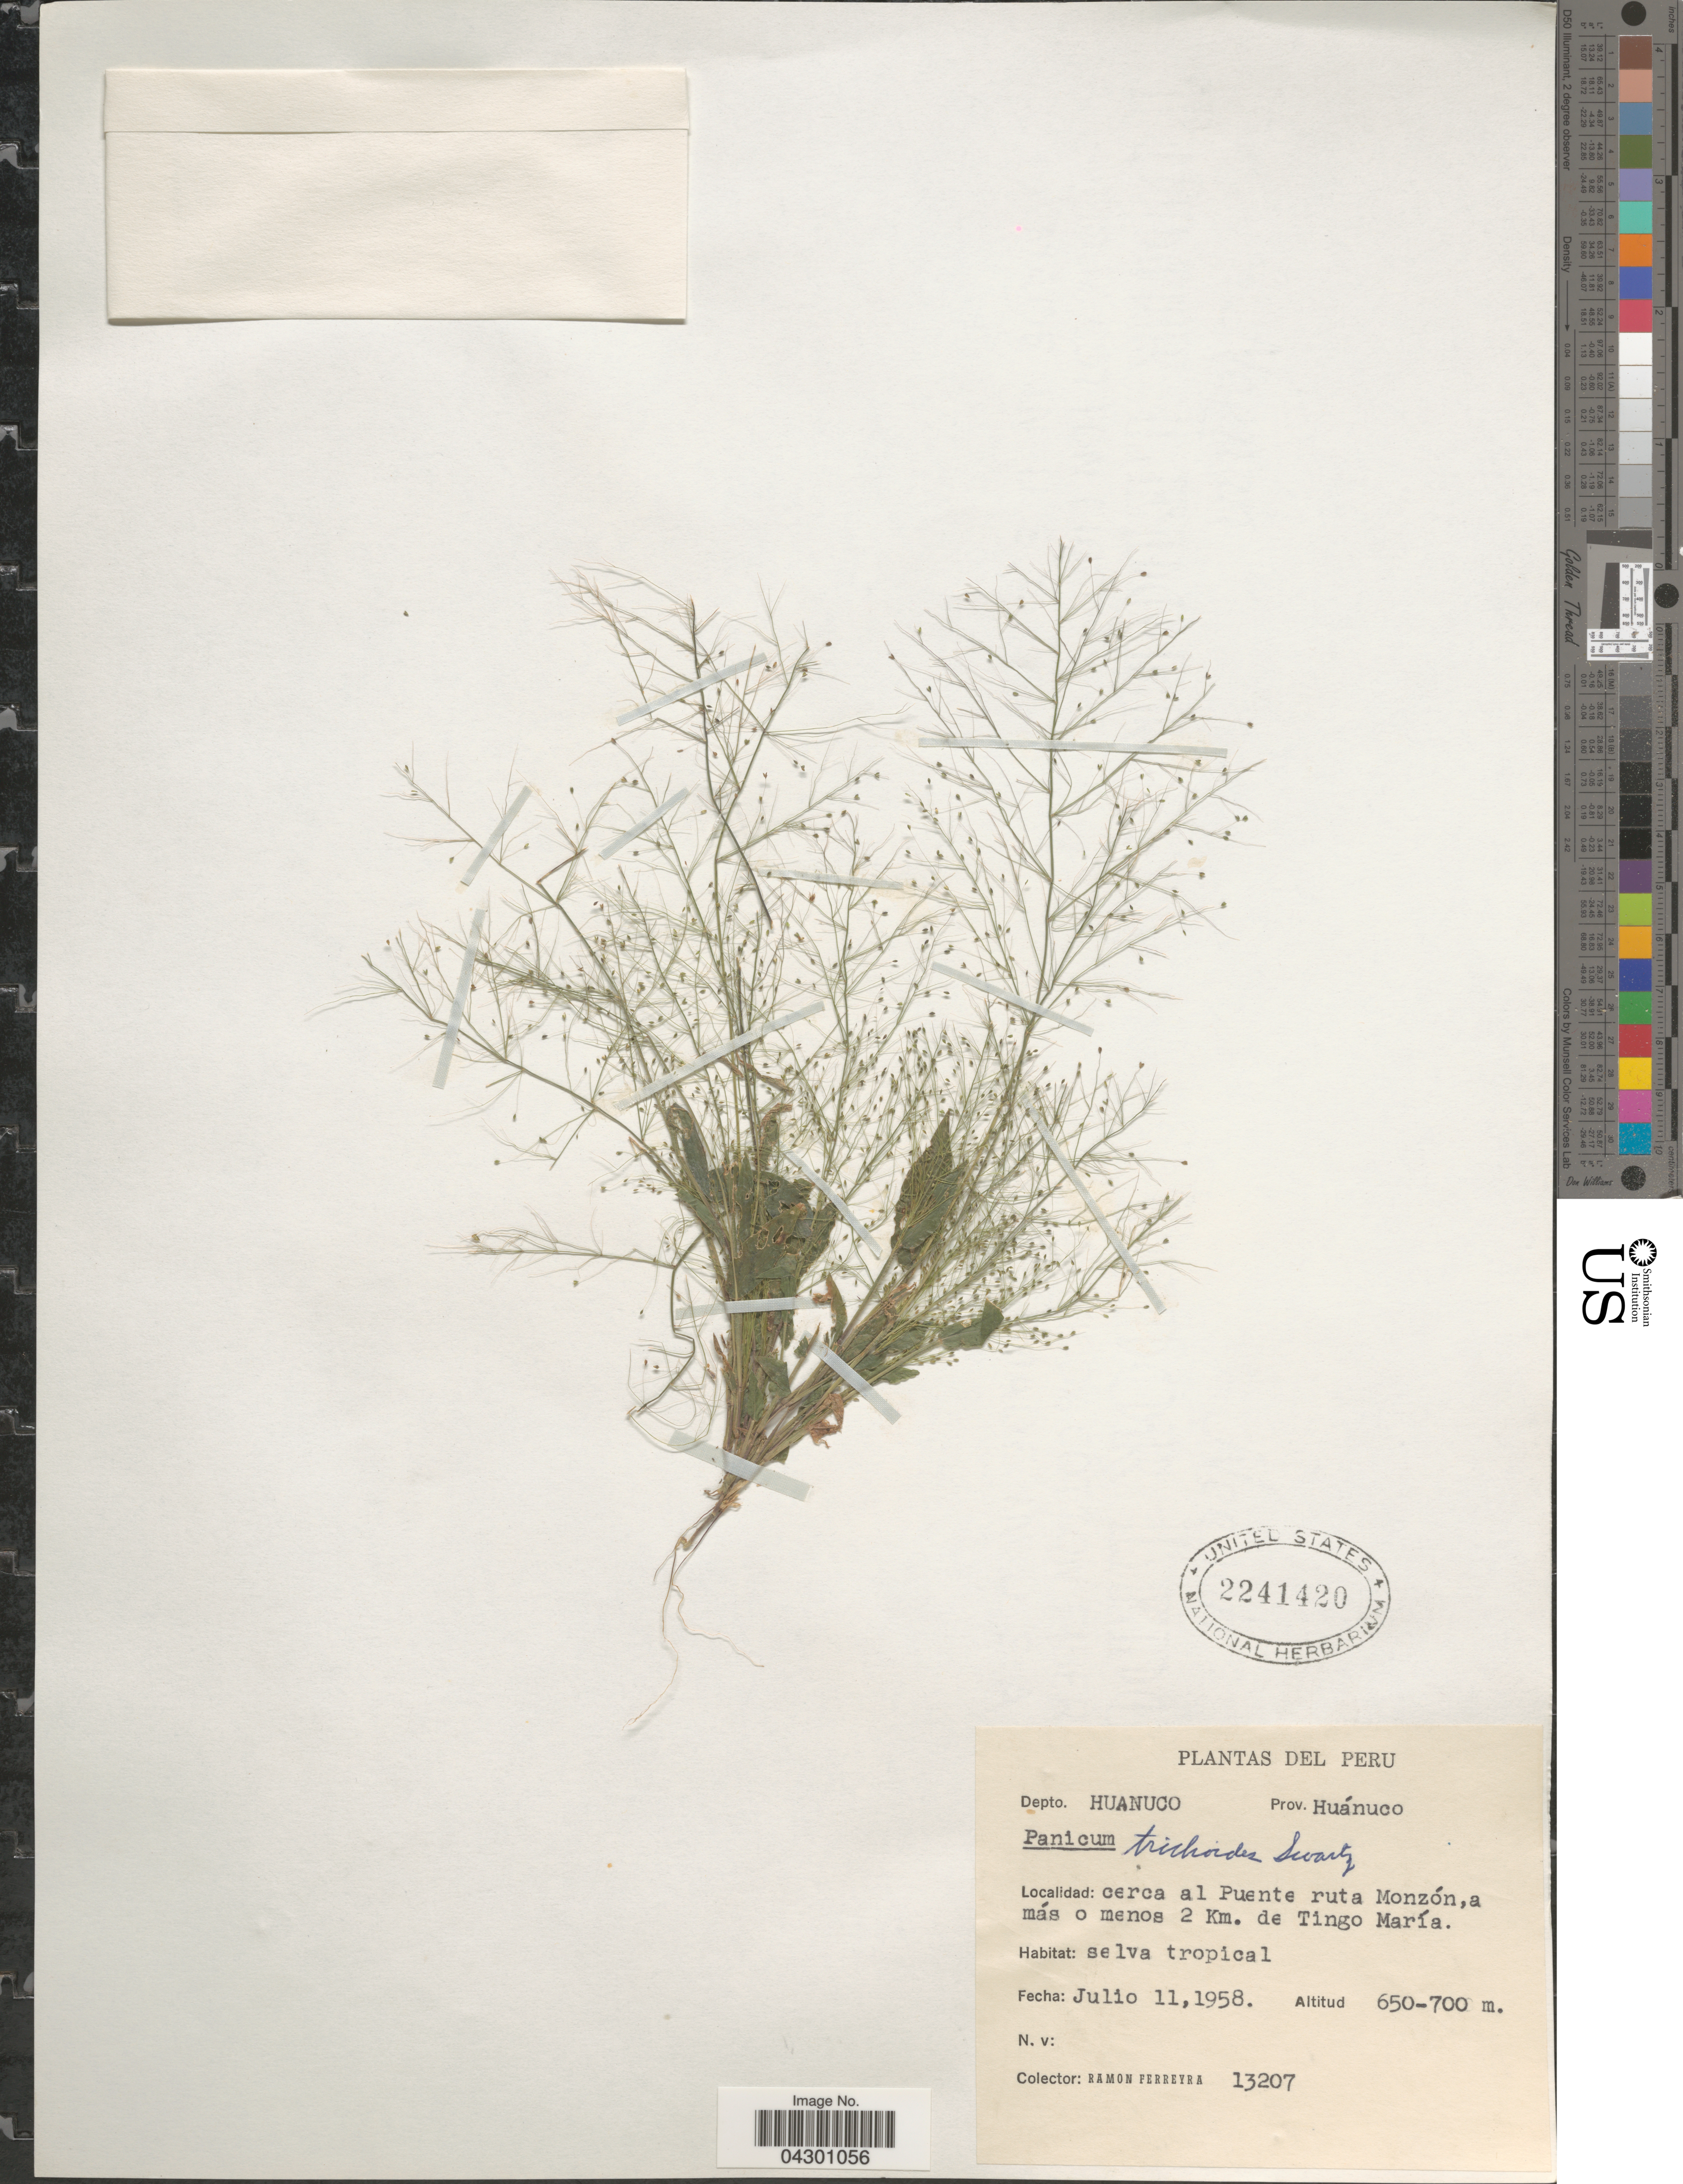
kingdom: Plantae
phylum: Tracheophyta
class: Liliopsida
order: Poales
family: Poaceae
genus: Panicum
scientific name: Panicum trichoides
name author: Sw.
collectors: R. A. Ferreyra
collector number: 13207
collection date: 1958-07-11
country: Peru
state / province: Huánuco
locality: Depto. Huanuco. Prov. Huánuco. Cerca al Puente ruta Monzón, a más o menos 2 Km. de Tingo María.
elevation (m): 650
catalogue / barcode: US 2241420